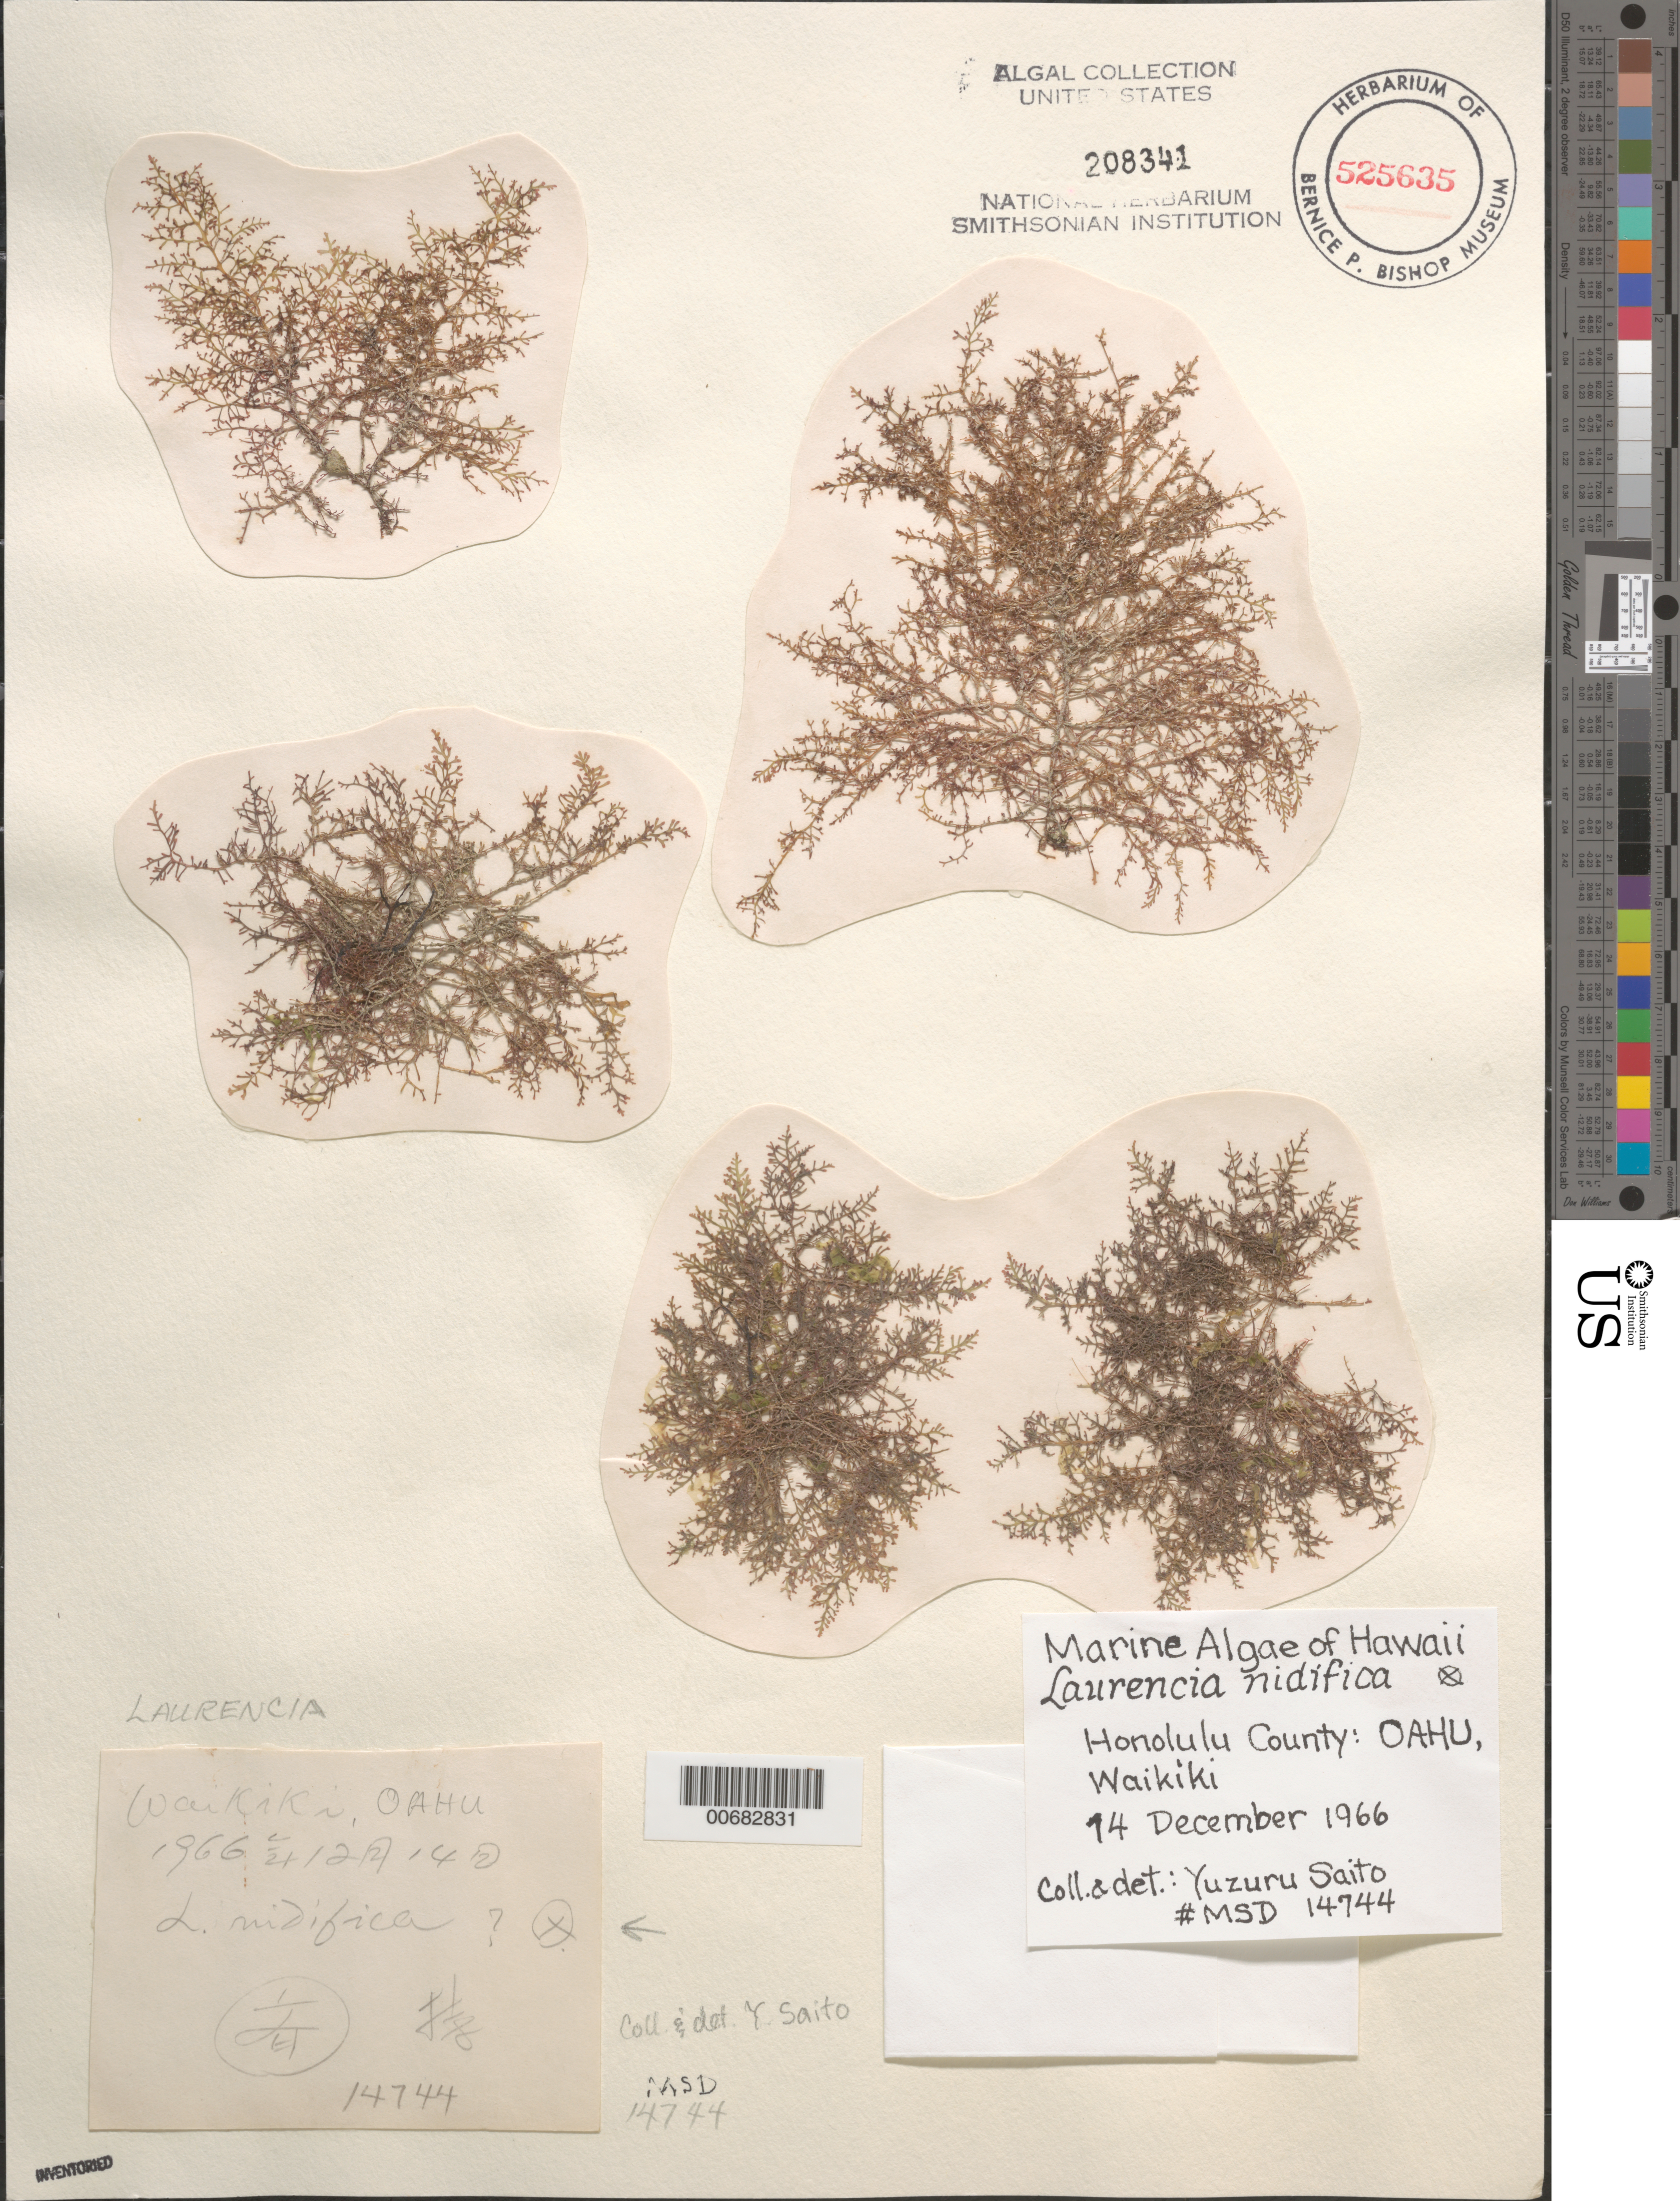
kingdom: Plantae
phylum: Rhodophyta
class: Florideophyceae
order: Ceramiales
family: Rhodomelaceae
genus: Laurencia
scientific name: Laurencia nidifica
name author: J. Agardh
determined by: Saito, Y.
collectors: Y. Saito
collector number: MSD 14744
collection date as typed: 14 Dec 1966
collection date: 1966-12-14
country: United States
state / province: Hawaii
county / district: Honolulu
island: Oahu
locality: Waikiki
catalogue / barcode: US 208341